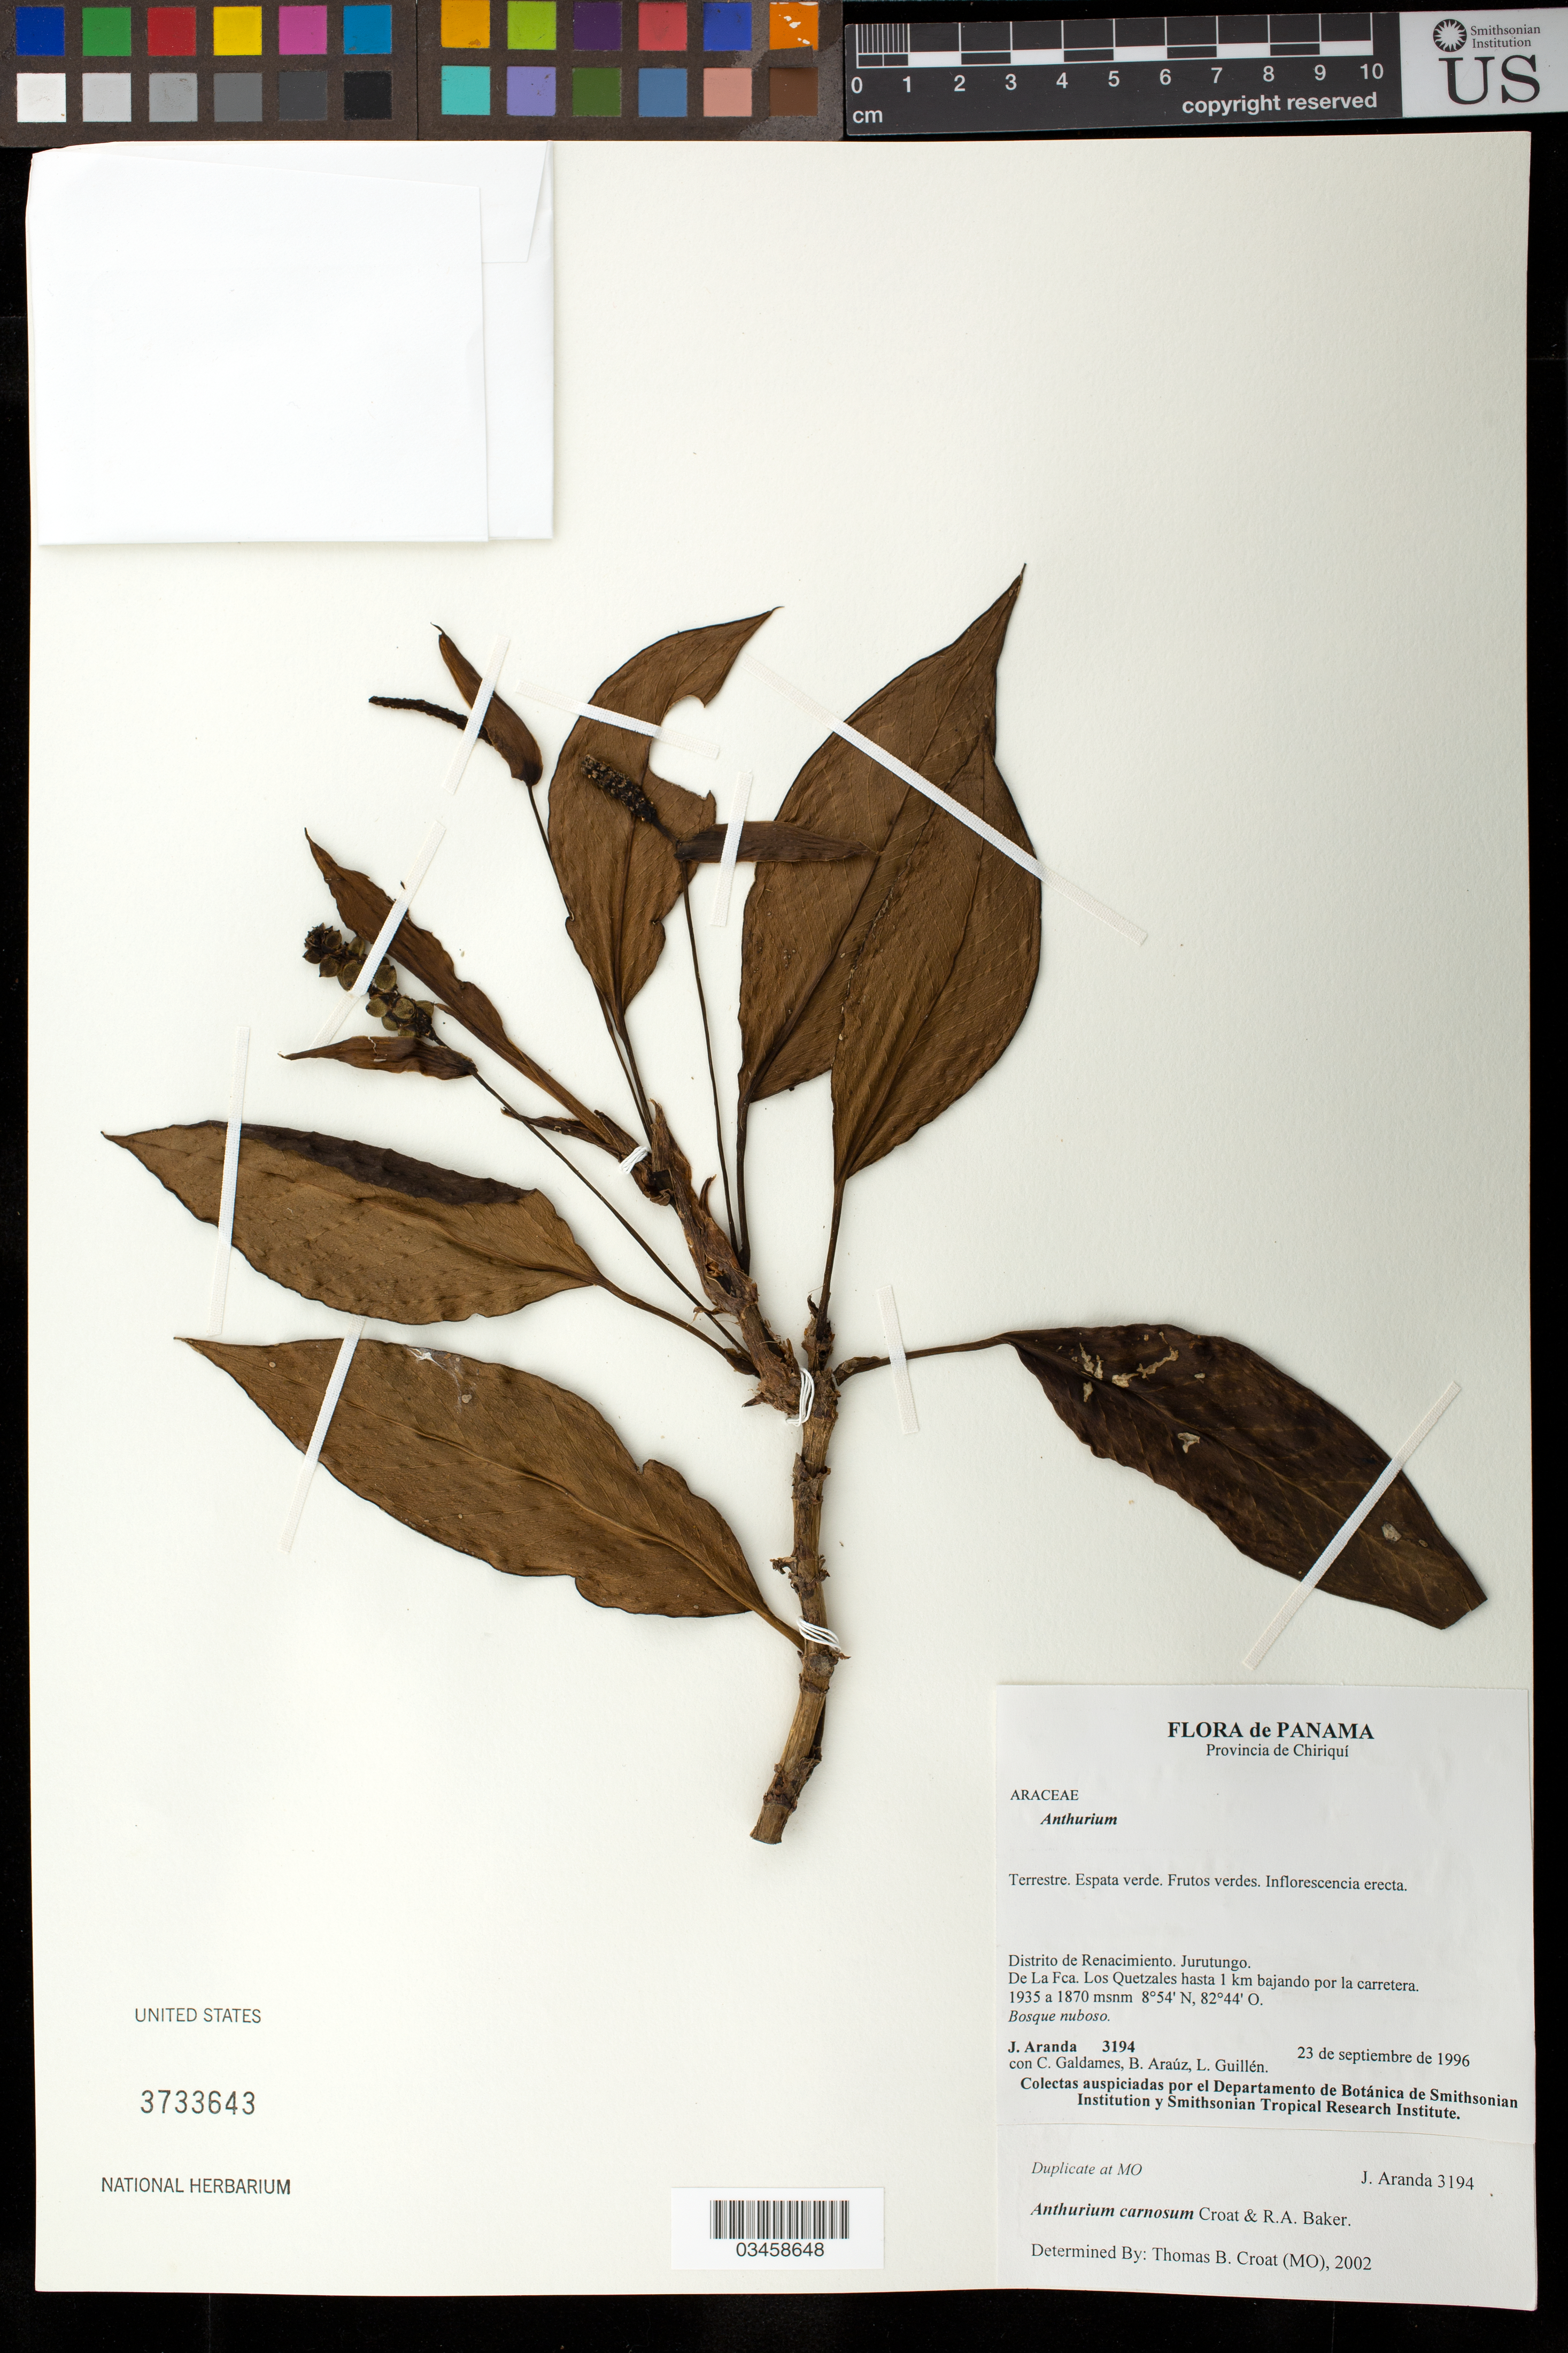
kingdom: Plantae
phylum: Tracheophyta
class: Liliopsida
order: Alismatales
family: Araceae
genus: Anthurium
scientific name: Anthurium carnosum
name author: Croat & R.A. Baker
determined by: Croat, Thomas B., Missouri Botanical Garden (MO)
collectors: J. Aranda, C. Galdames, B. Araúz & L. Guillén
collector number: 3194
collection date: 1996-09-23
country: Panama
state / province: Chiriqui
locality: Distrito de Renacimiento. Jurutungo, De La Fca. Los Quetzales hasta 1 km bajando por la carretera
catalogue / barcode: US 3733643